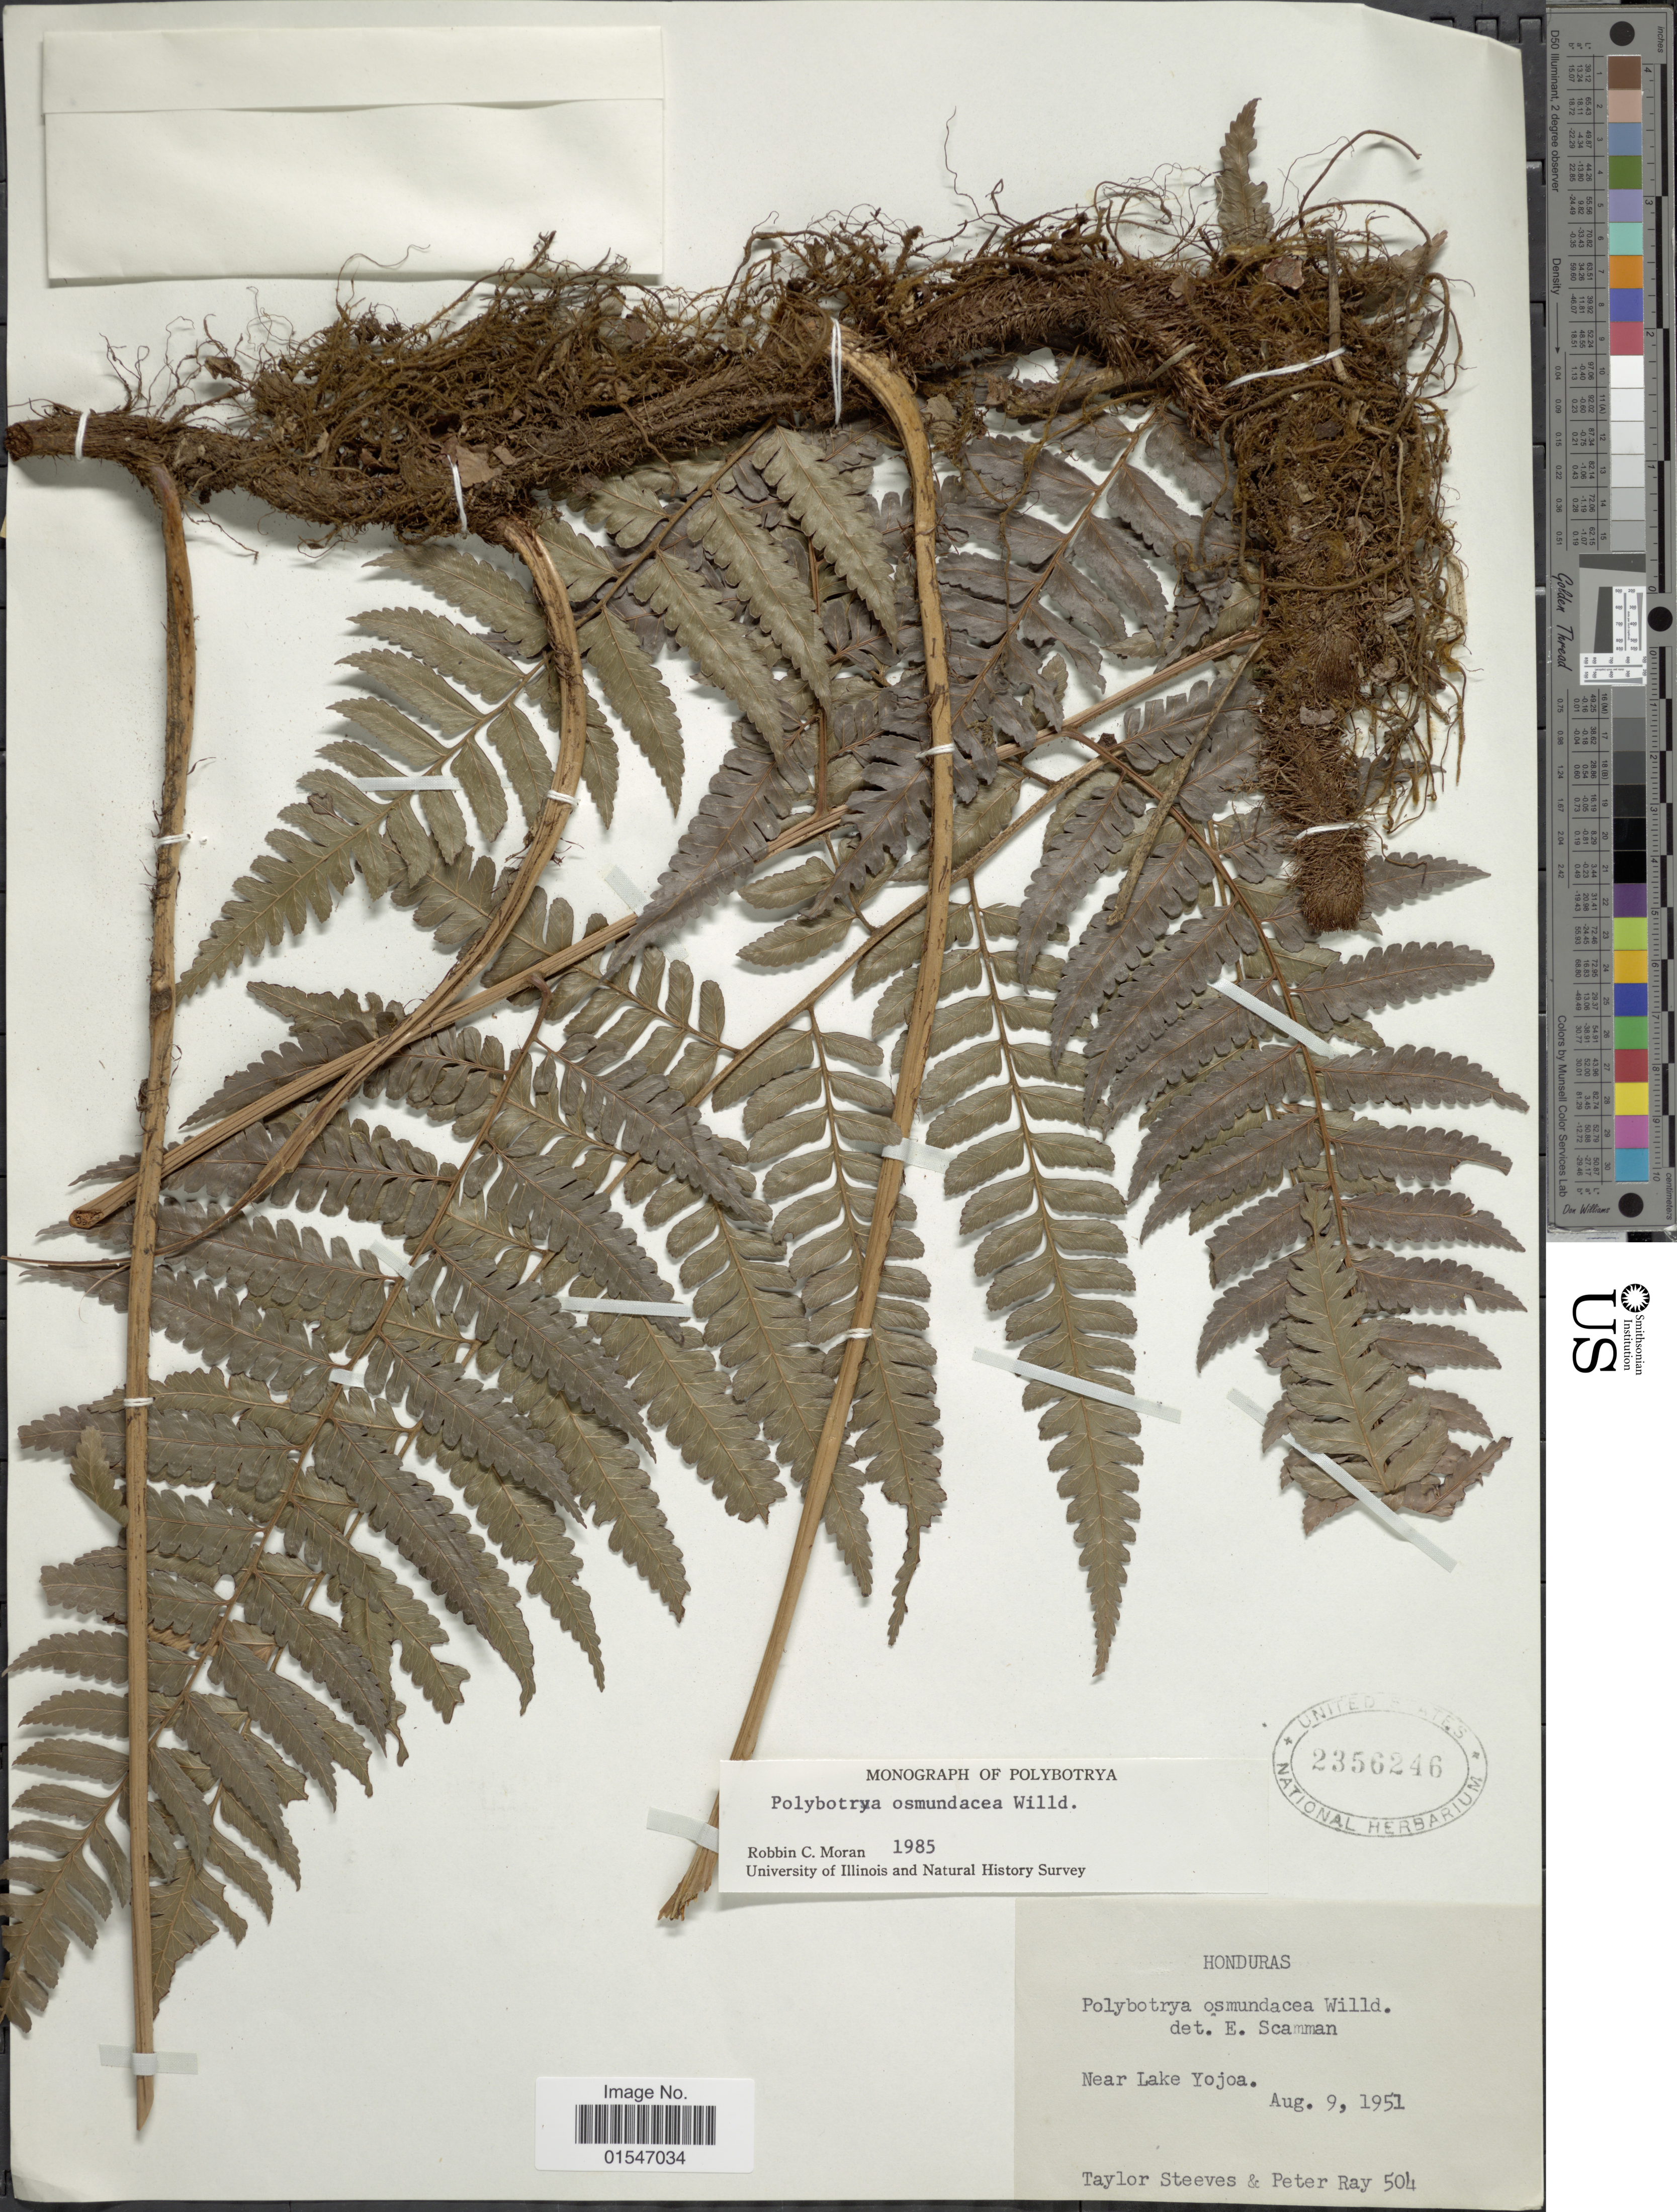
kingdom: Plantae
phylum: Tracheophyta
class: Polypodiopsida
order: Polypodiales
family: Dryopteridaceae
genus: Polybotrya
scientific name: Polybotrya osmundacea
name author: Humb. & Bonpl. ex Willd.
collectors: T. Steeves & P. Ray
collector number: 504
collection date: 1951-08-09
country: Honduras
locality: Honduras. Near Lake Yojoa.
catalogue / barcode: US 2356246